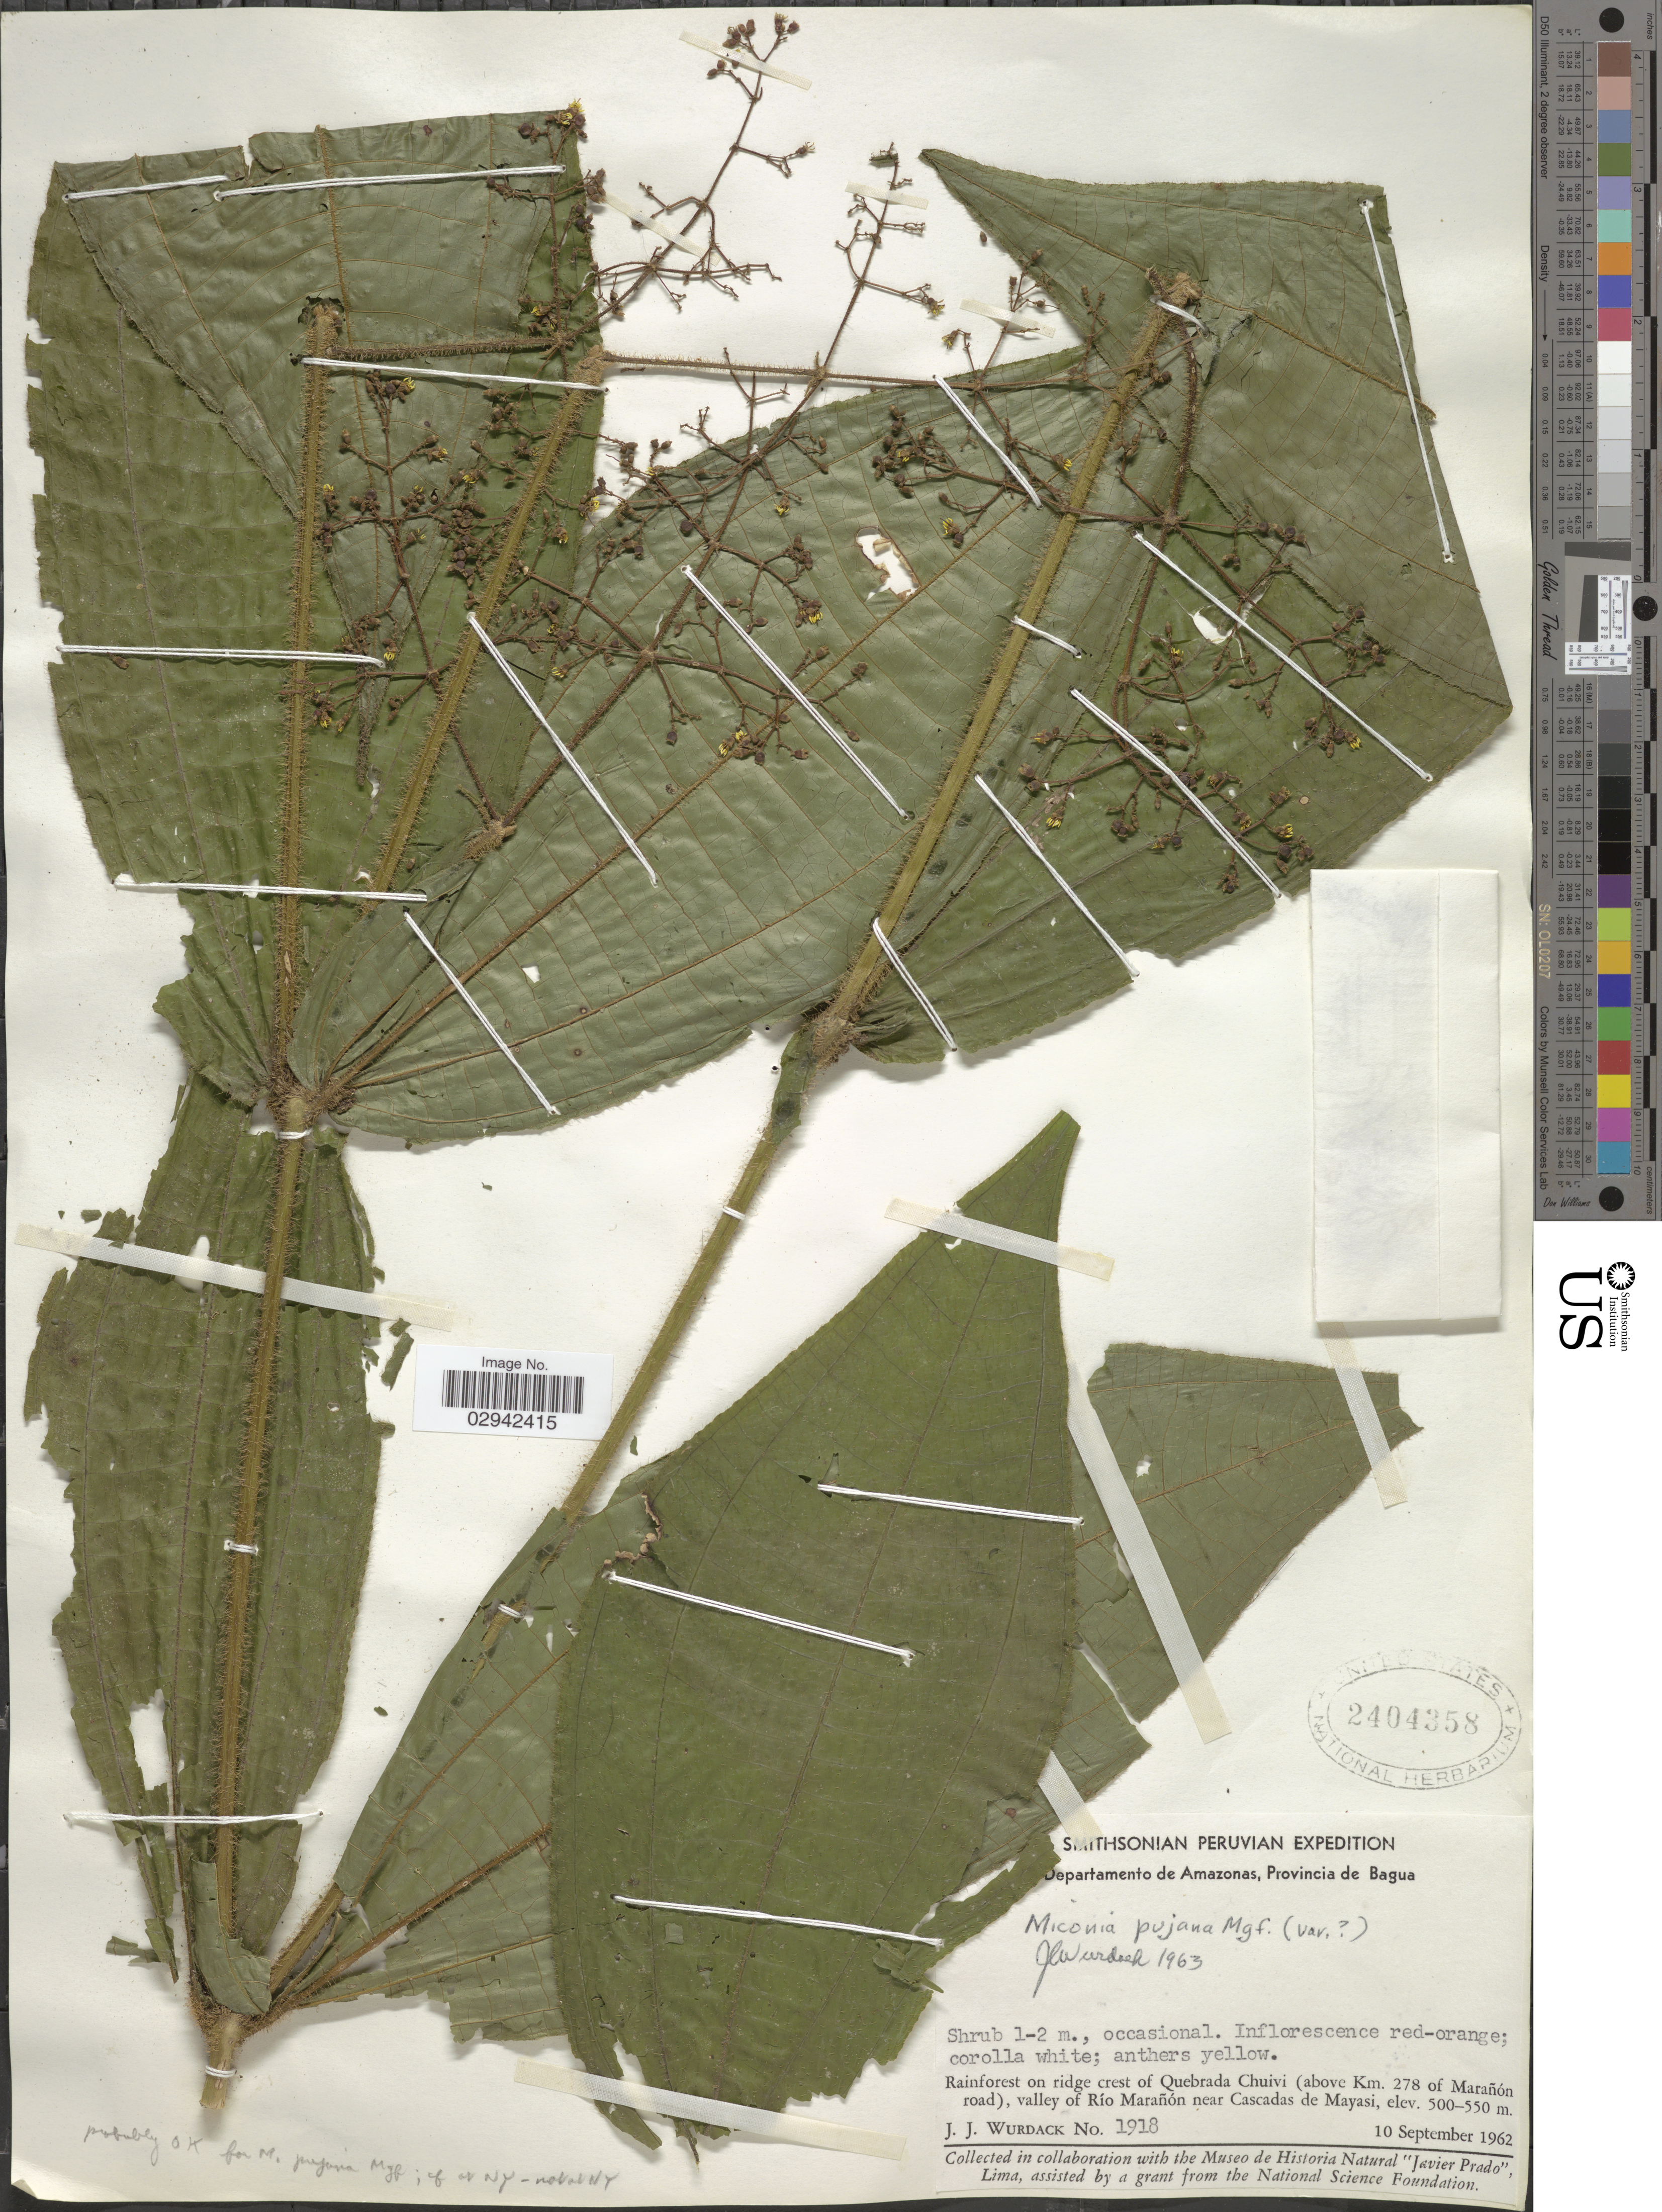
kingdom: Plantae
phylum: Tracheophyta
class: Magnoliopsida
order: Myrtales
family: Melastomataceae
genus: Miconia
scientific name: Miconia pujana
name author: Markgr.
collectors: J. J. Wurdack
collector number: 1918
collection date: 1962-09-10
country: Peru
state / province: Amazonas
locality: Departamento de Amazonas, Provincia de Bagua, Rainforest on ridge crest of Quebrada Chuivi (above Km. 278 of Marañon road), valley of Río Marañon near Cascadas de Mayasi.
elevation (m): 500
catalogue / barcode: US 2404358